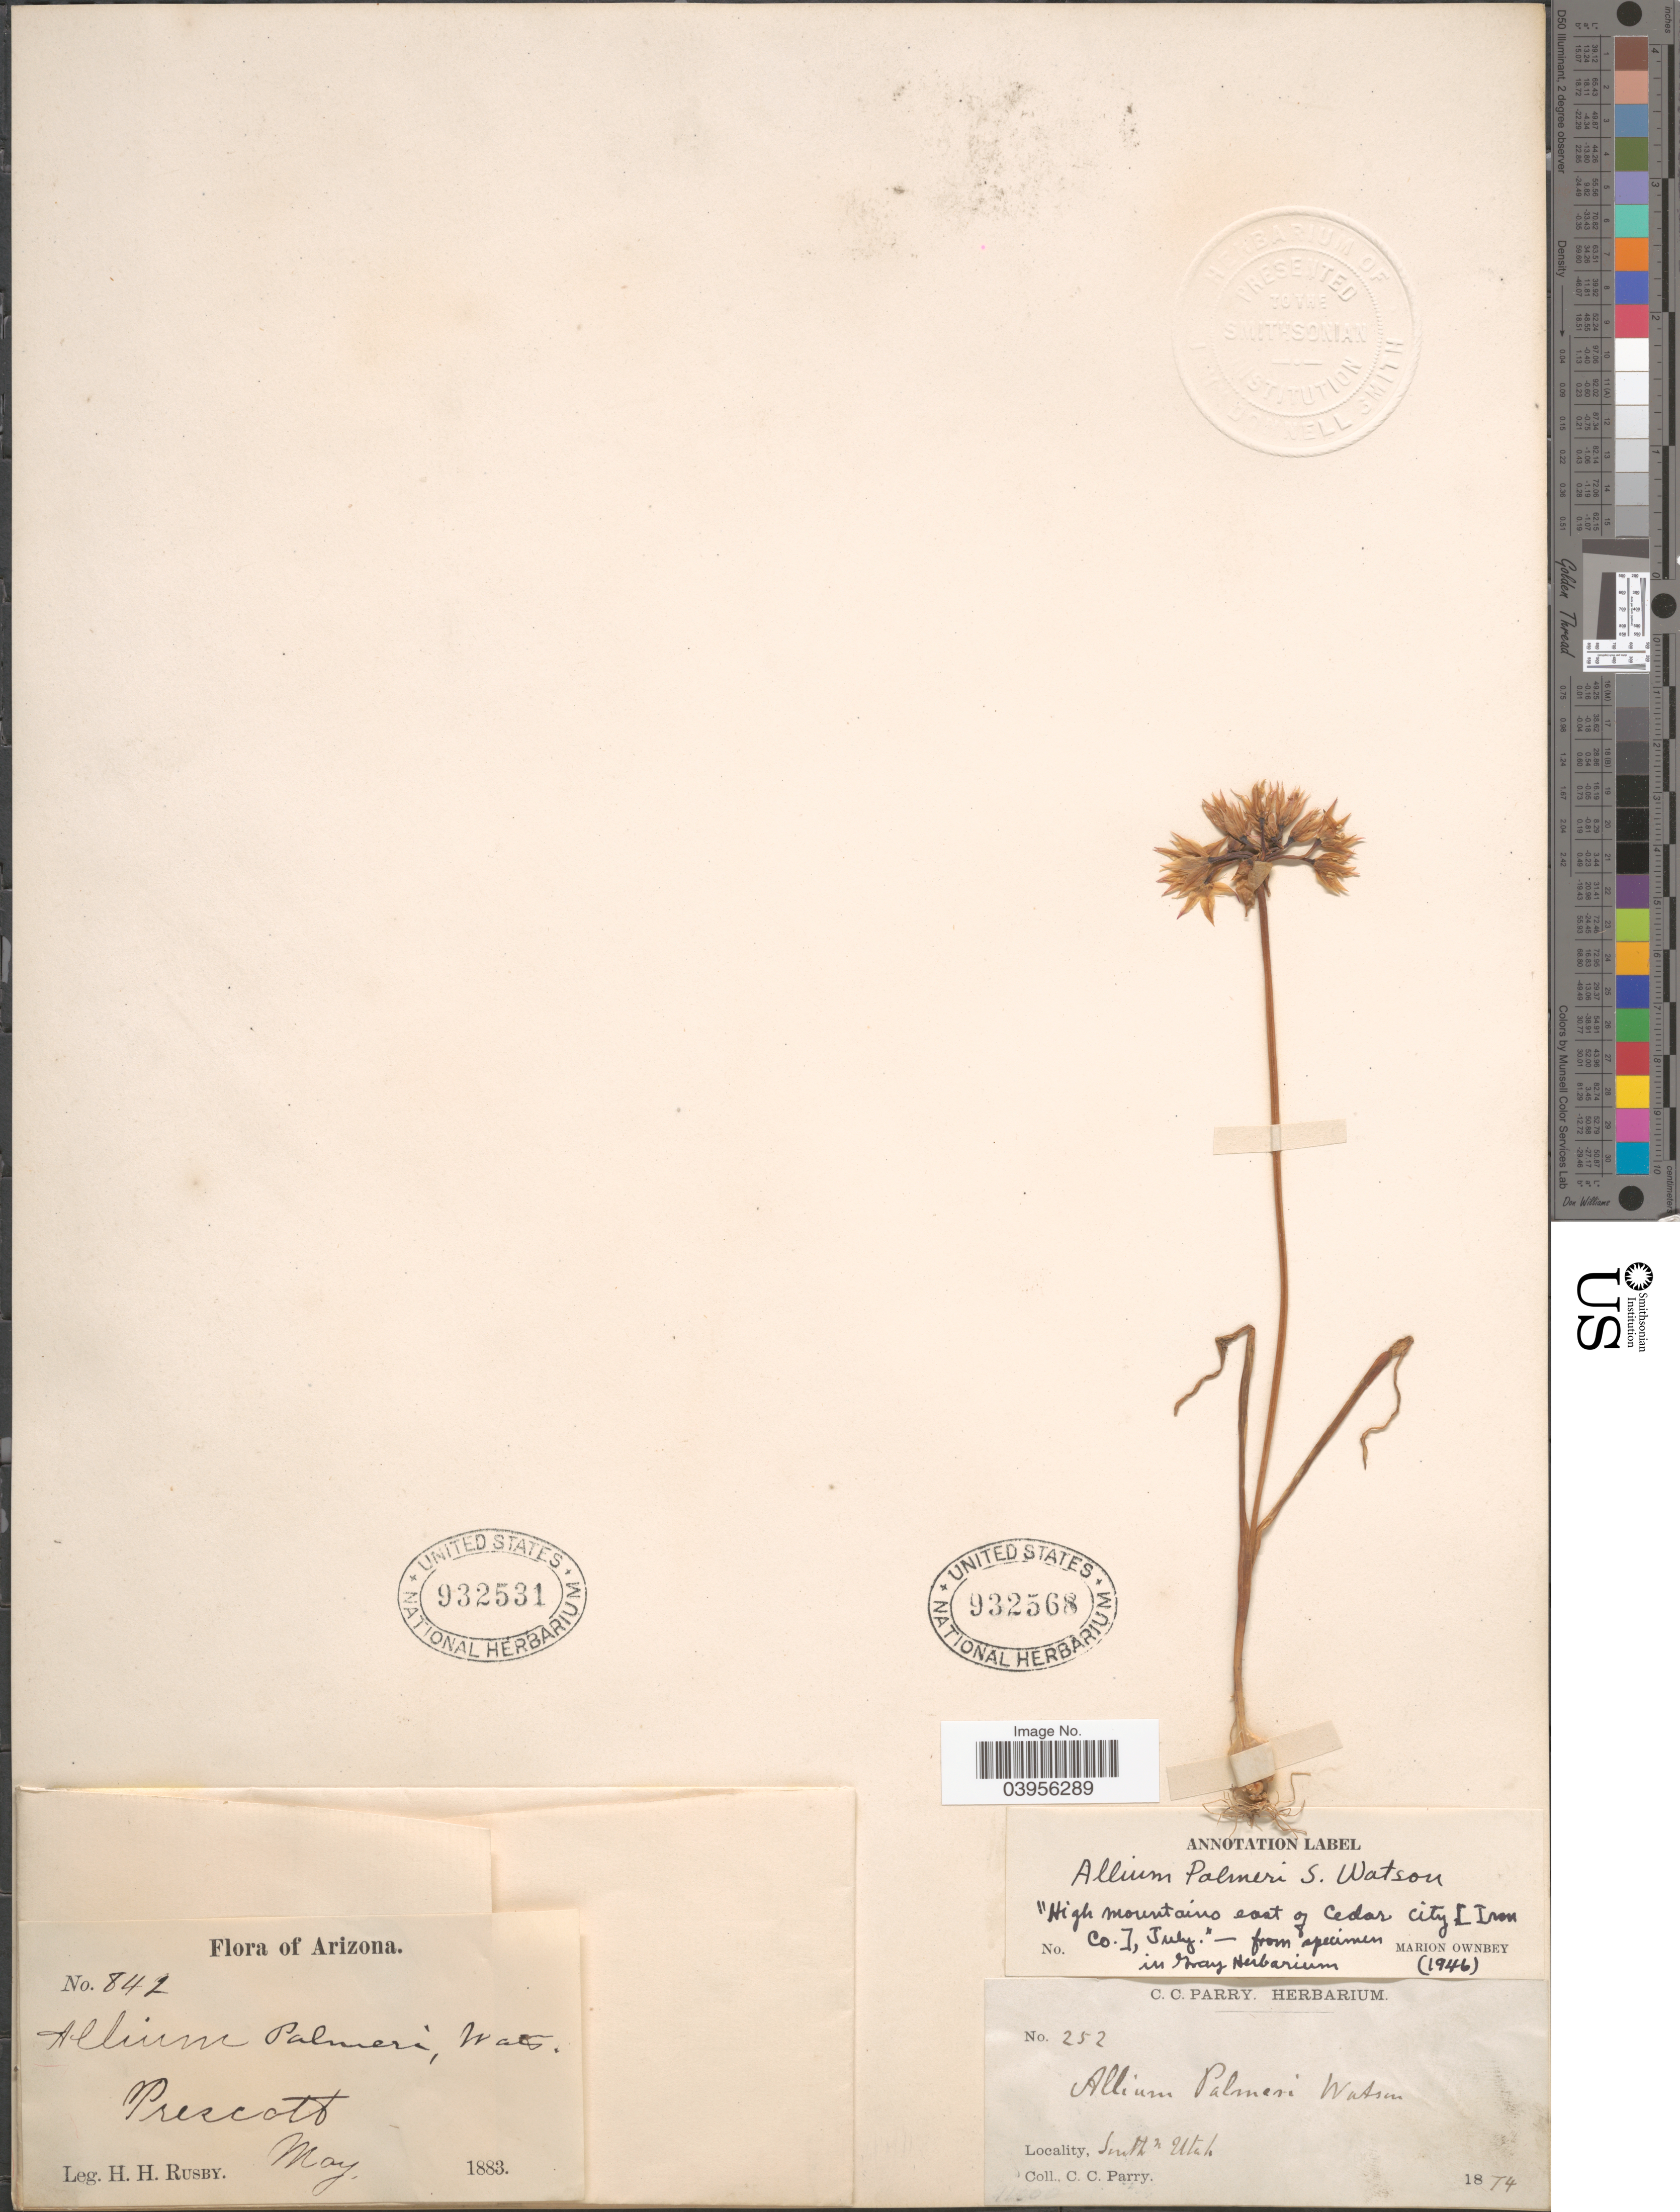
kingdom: Plantae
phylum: Tracheophyta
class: Liliopsida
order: Asparagales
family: Amaryllidaceae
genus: Allium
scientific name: Allium palmeri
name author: S. Watson in C. King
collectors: C. C. Parry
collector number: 252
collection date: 1874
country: United States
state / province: Utah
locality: South Utah.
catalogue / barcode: US 932568-2